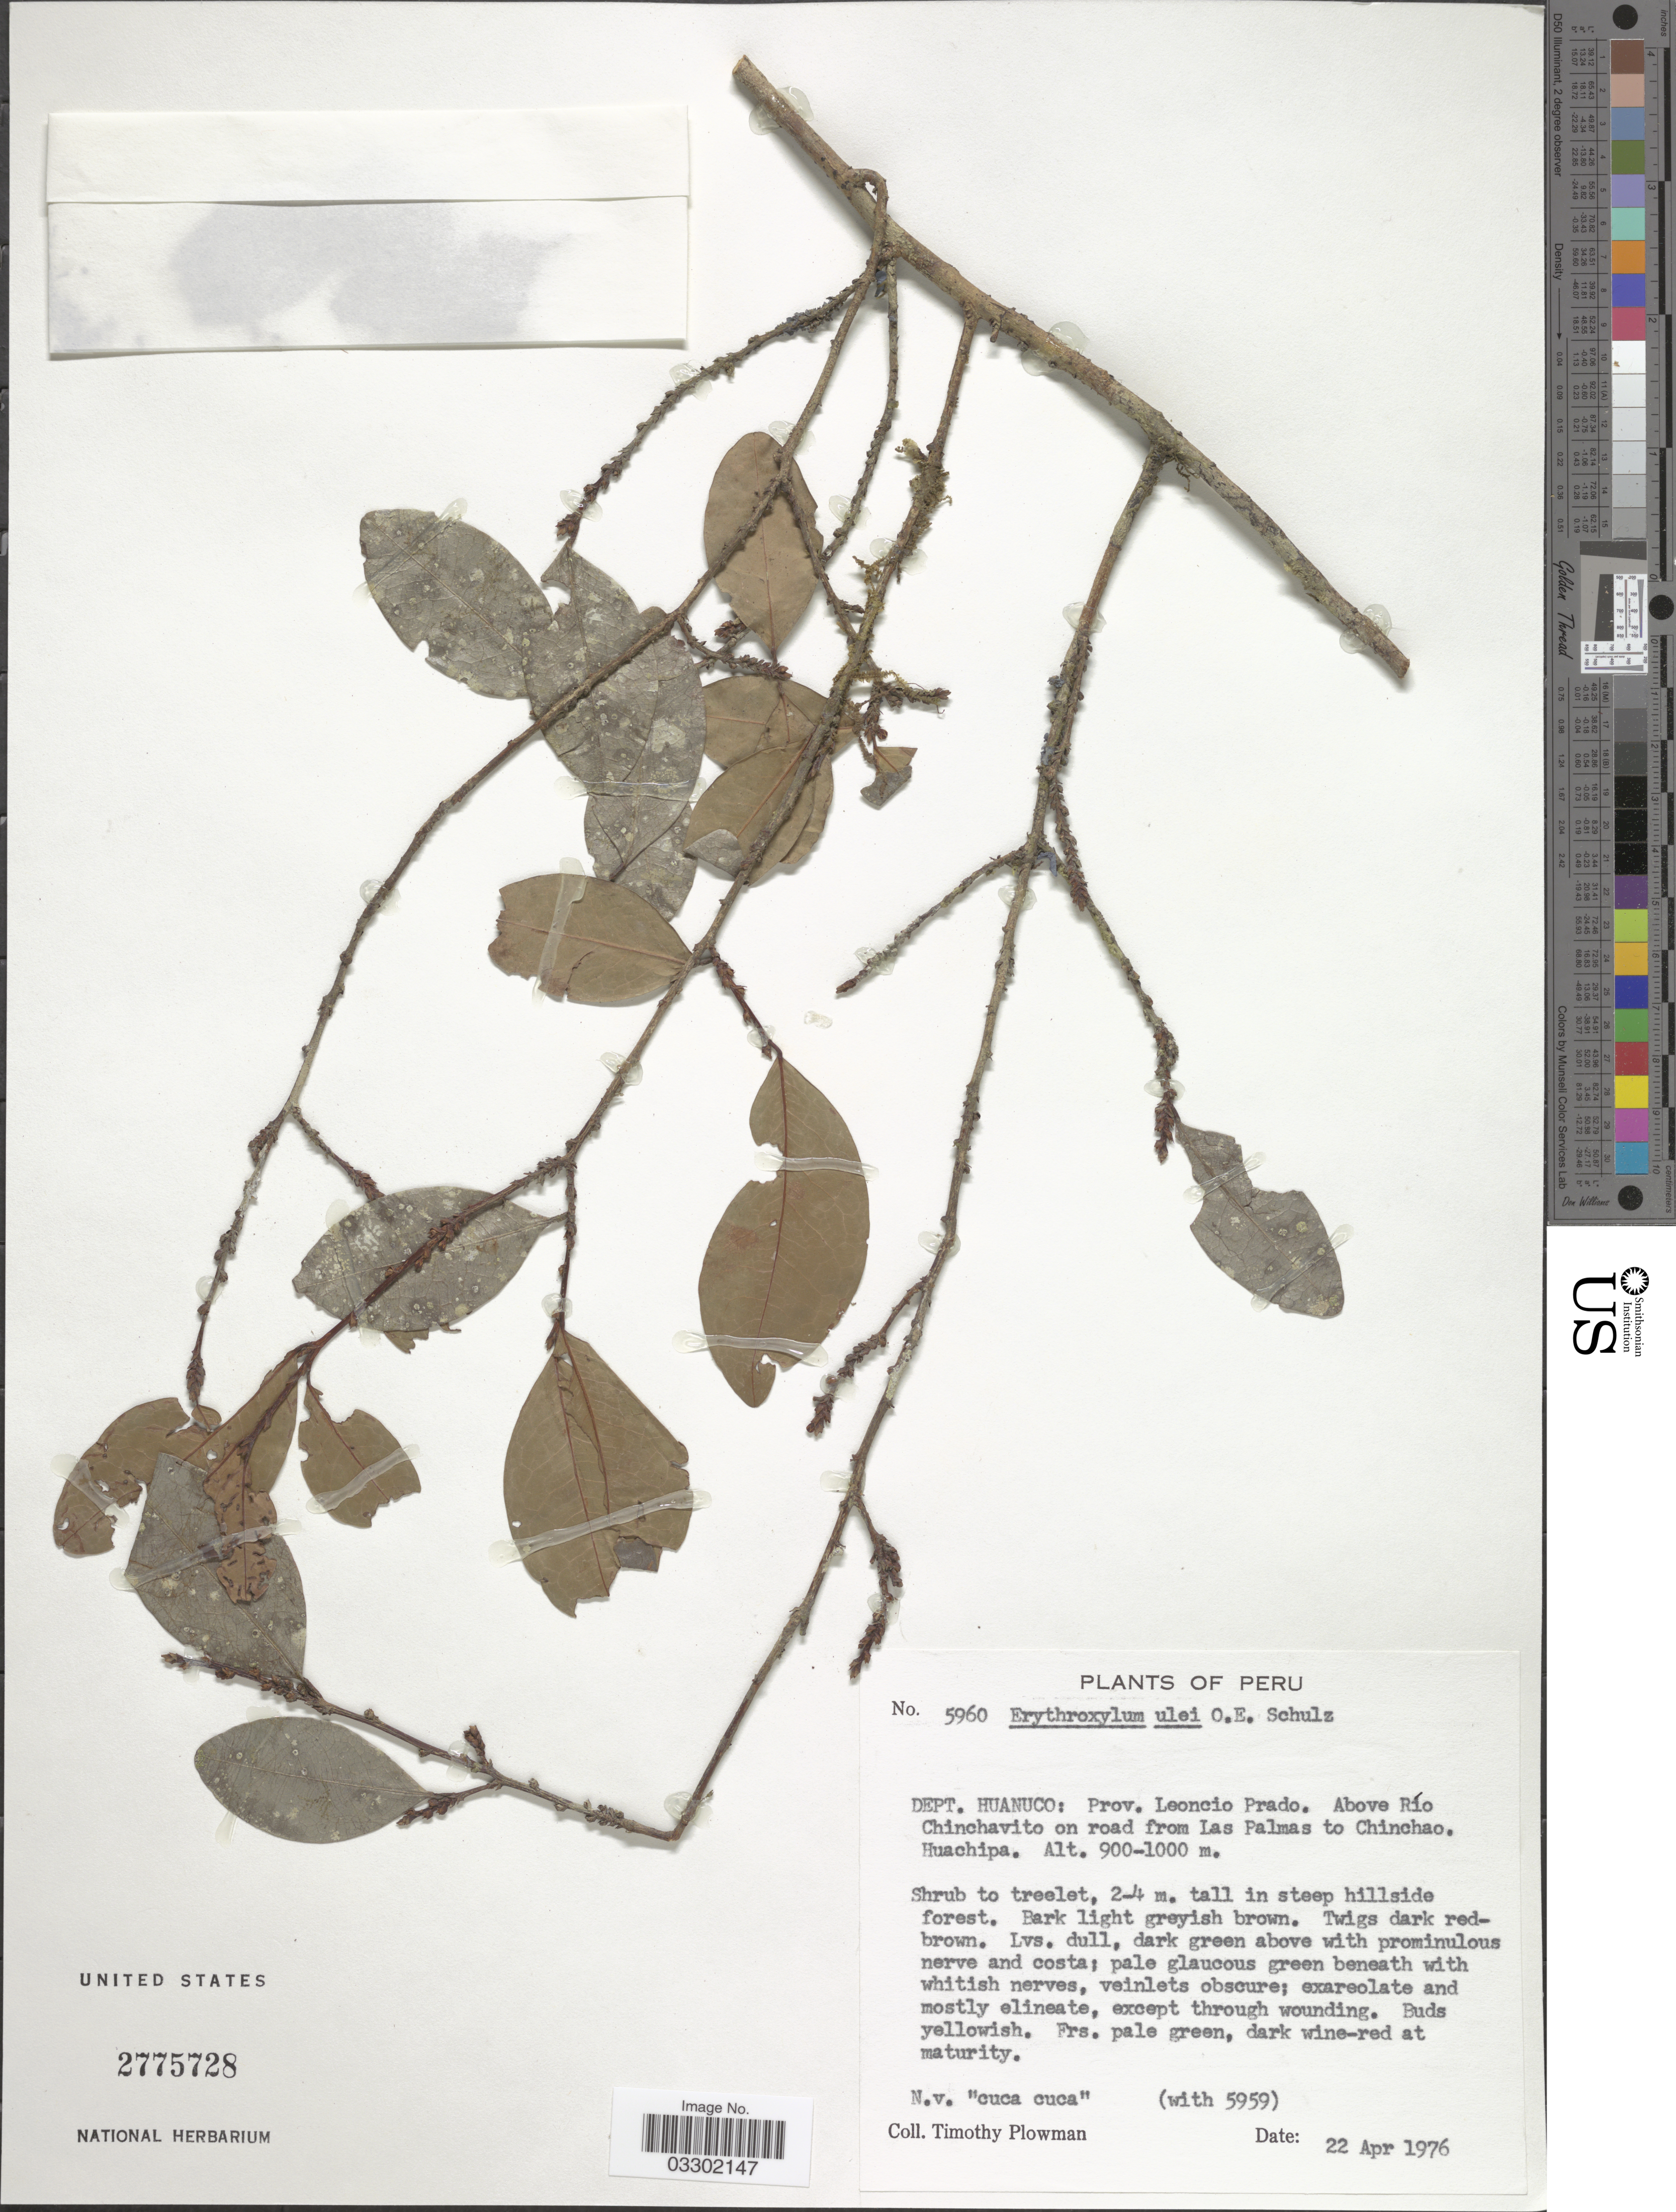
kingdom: Plantae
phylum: Tracheophyta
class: Magnoliopsida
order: Malpighiales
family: Erythroxylaceae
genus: Erythroxylum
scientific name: Erythroxylum ulei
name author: O.E. Schulz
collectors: T. Plowman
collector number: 5960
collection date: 1976-04-22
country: Peru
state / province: Huánuco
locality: Dept. Huanuco: Prov. Leoncio Prado. Above Río Chinchavito on road from Las Palmas to Chinchao. Huachipa.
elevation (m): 900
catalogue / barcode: US 2775728